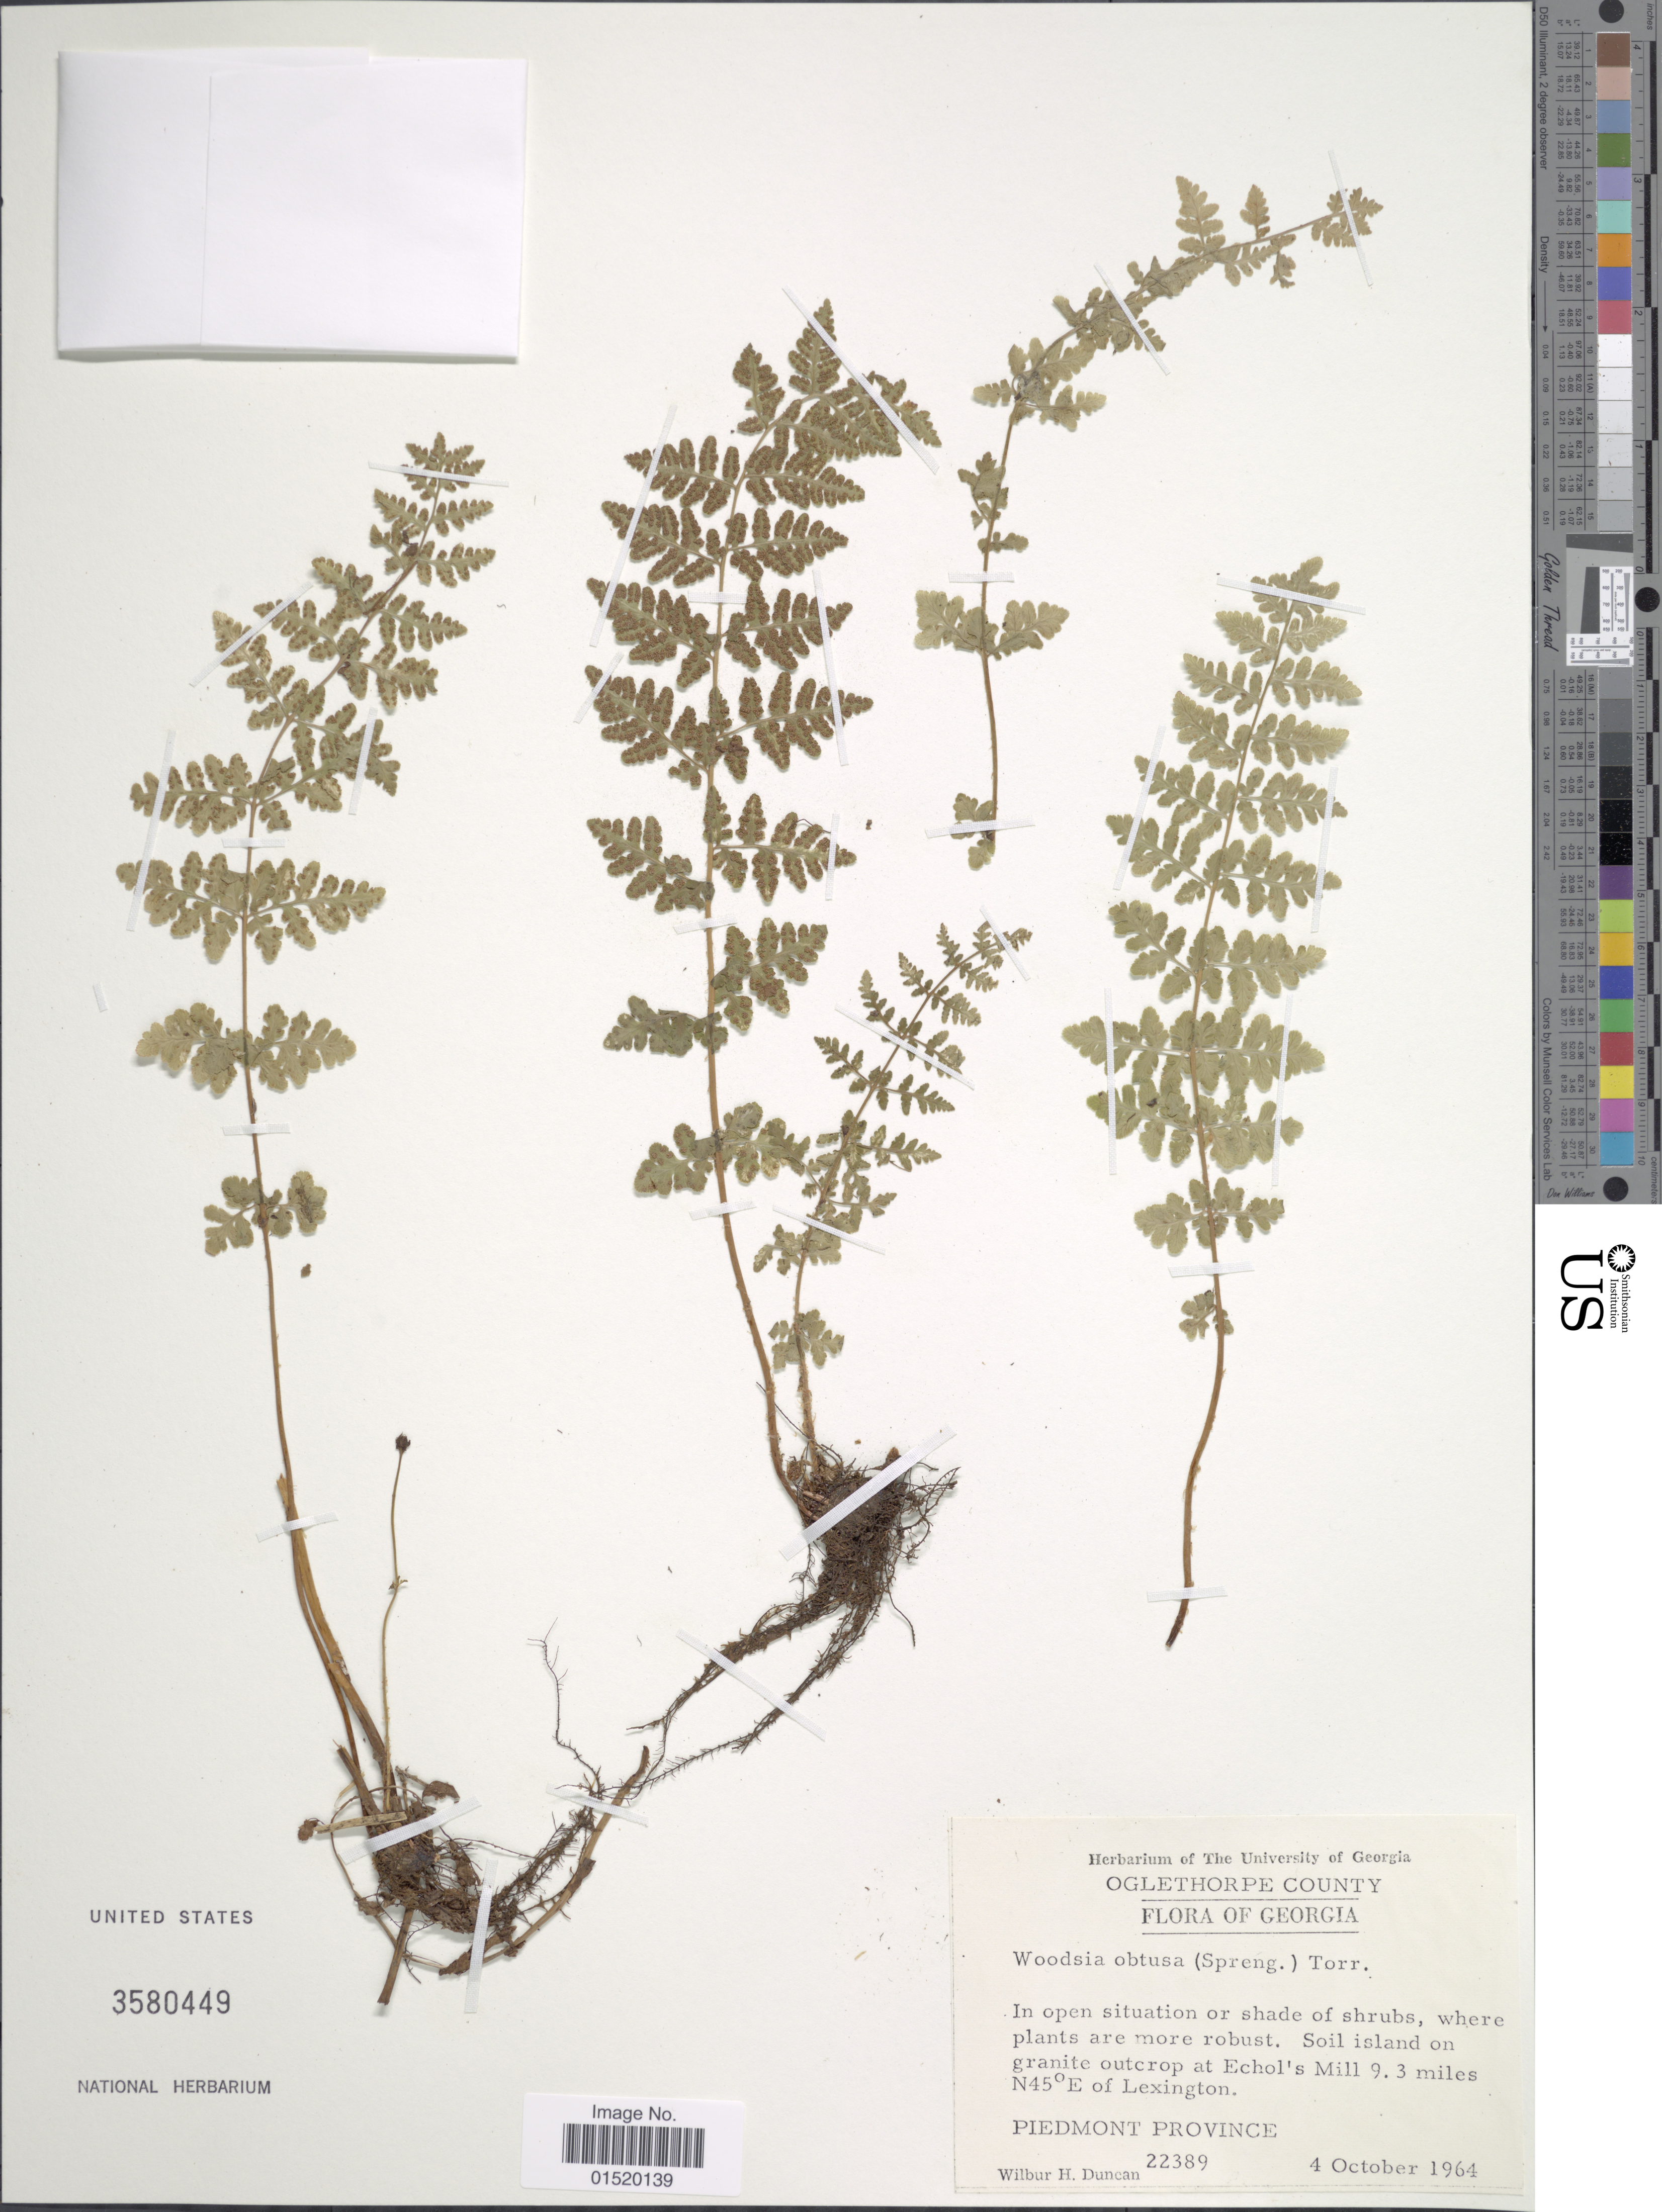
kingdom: Plantae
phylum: Tracheophyta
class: Polypodiopsida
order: Polypodiales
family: Woodsiaceae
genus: Woodsia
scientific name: Woodsia obtusa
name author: (Spreng.) Torr.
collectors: W. H. Duncan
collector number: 22389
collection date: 1964-10-04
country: United States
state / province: Georgia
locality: Oglethorpe County, Soil island on granite outcrop at Echol's Mill 9.3 miles N45° E of Lexington, Piedmont Province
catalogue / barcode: US 3580449